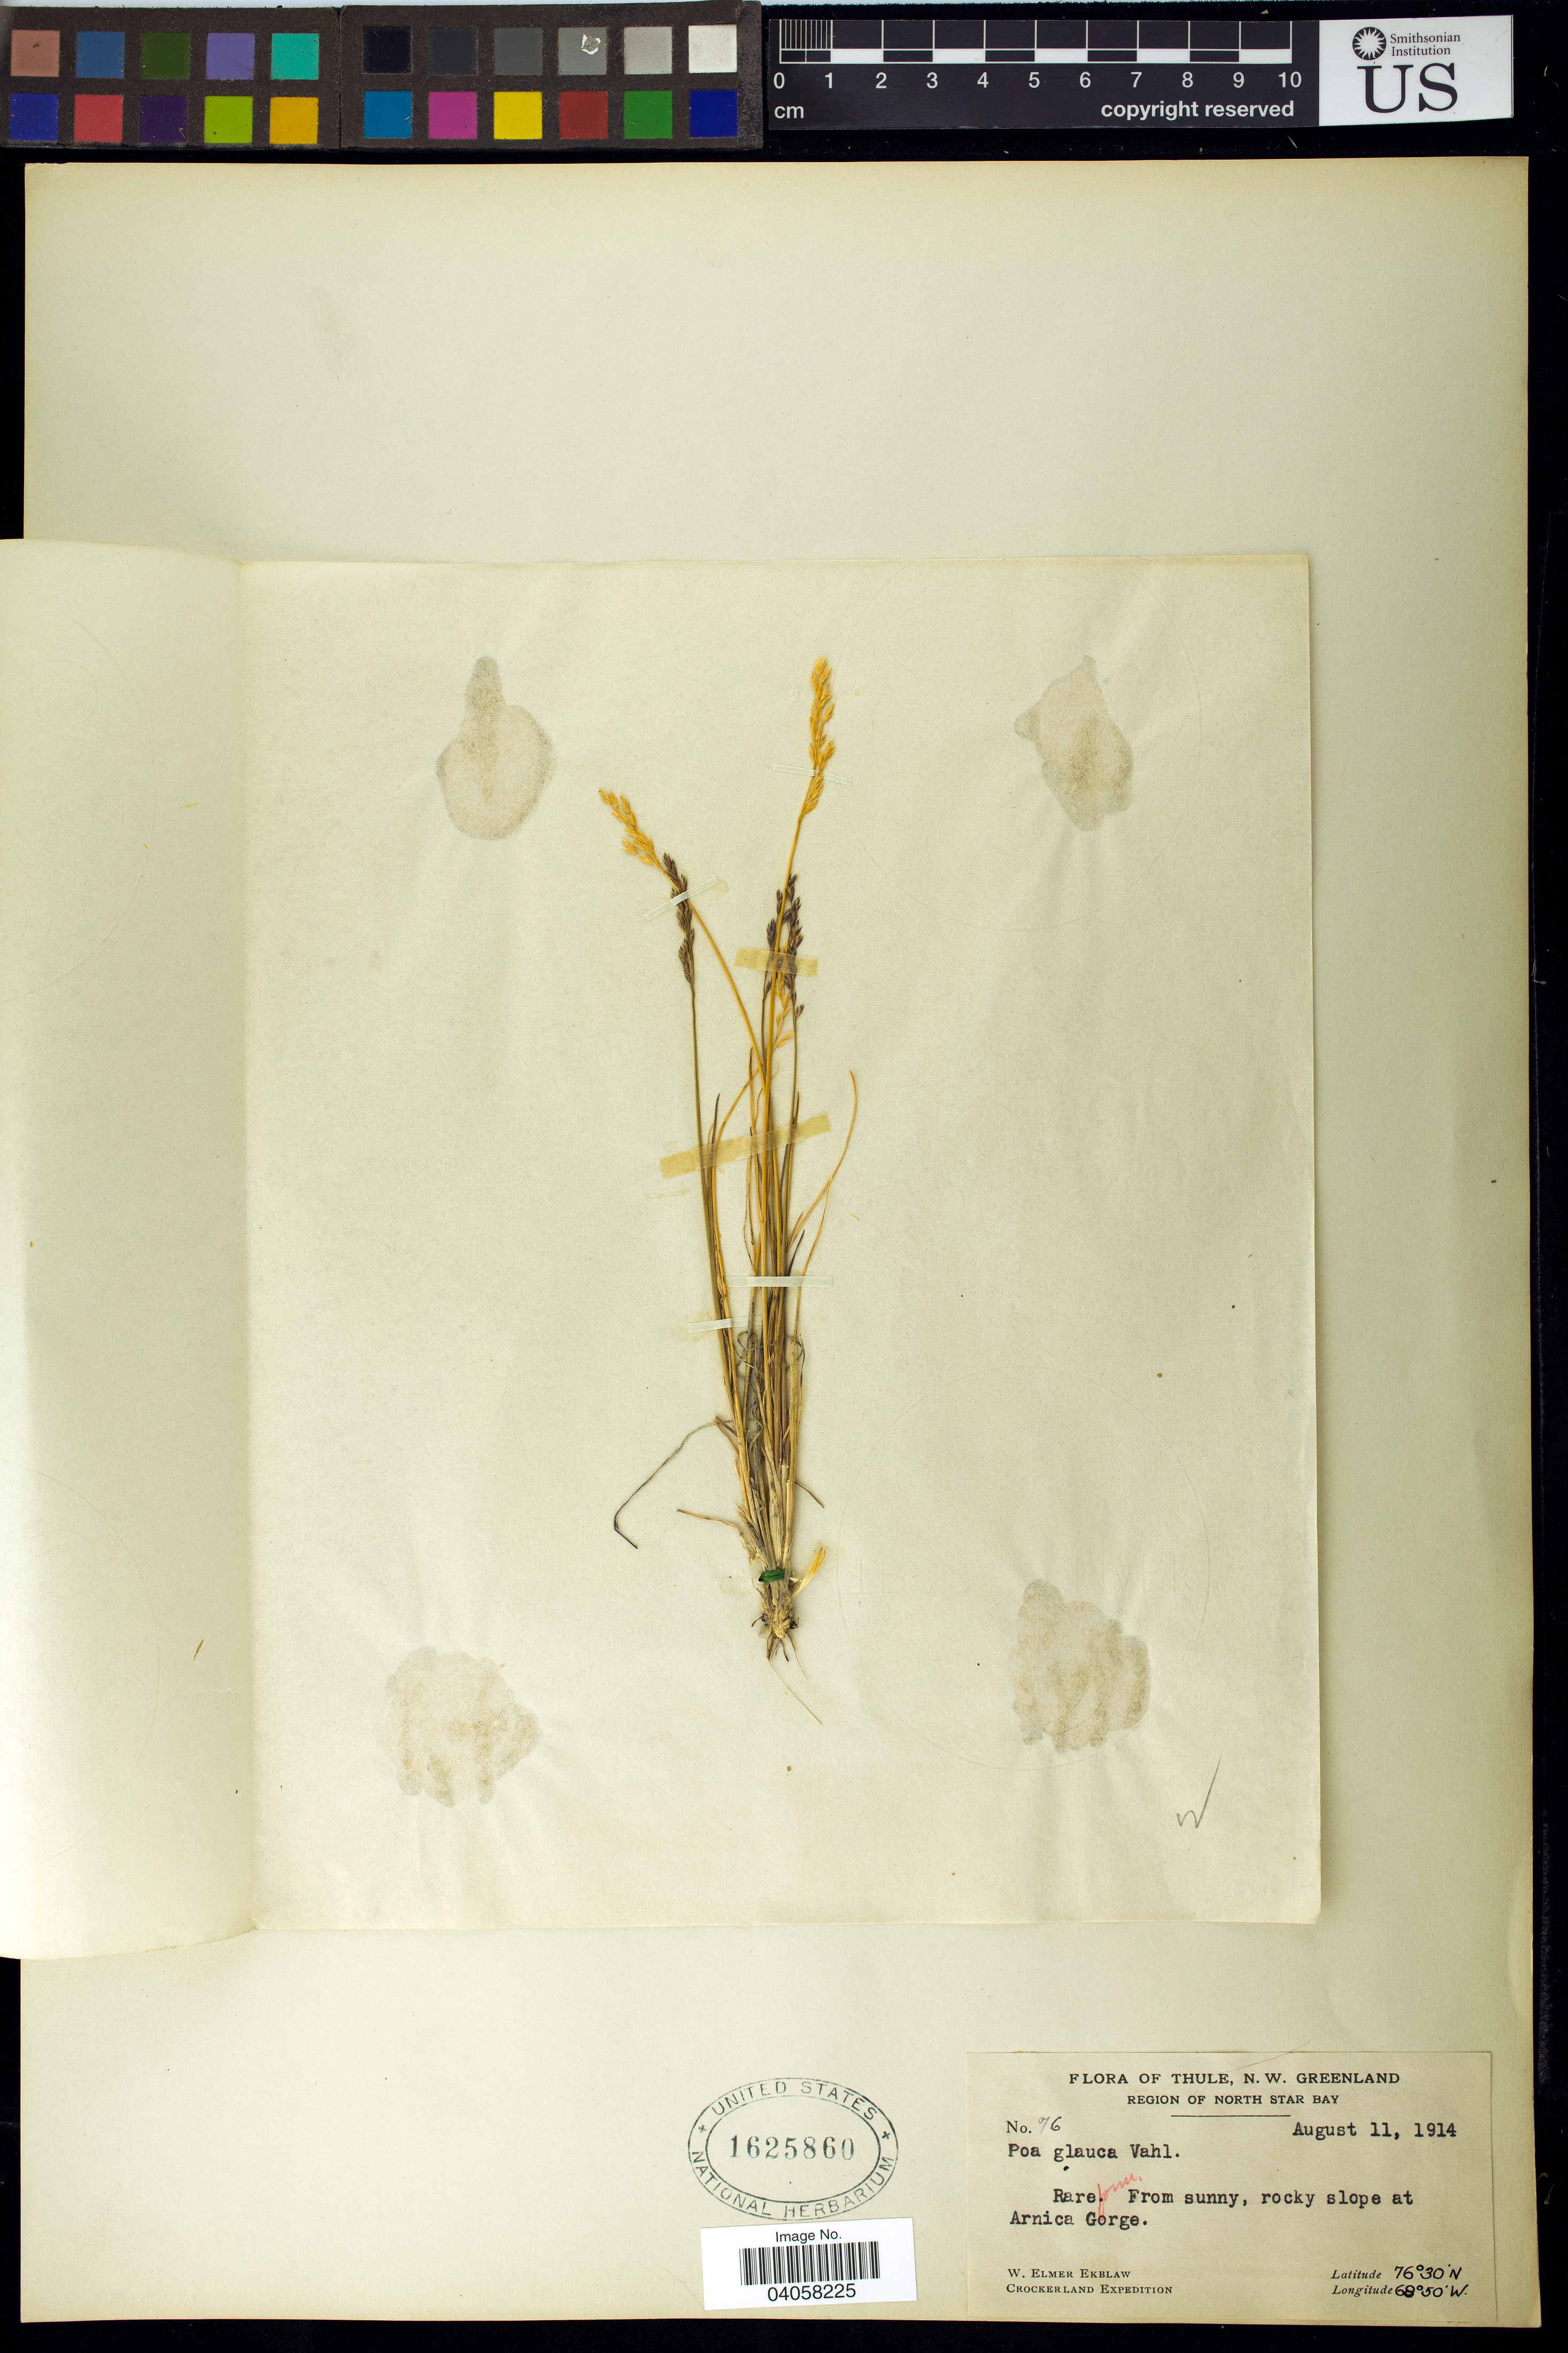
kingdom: Plantae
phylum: Tracheophyta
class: Liliopsida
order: Poales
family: Poaceae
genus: Poa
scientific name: Poa glauca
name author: Vahl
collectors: W. Ekblaw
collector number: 76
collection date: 1914-08-11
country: Greenland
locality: Thule, N. W. Greenland. Region of North Star Bay. Arnica Gorge.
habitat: From sunny, rocky slope.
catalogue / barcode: US 1625860